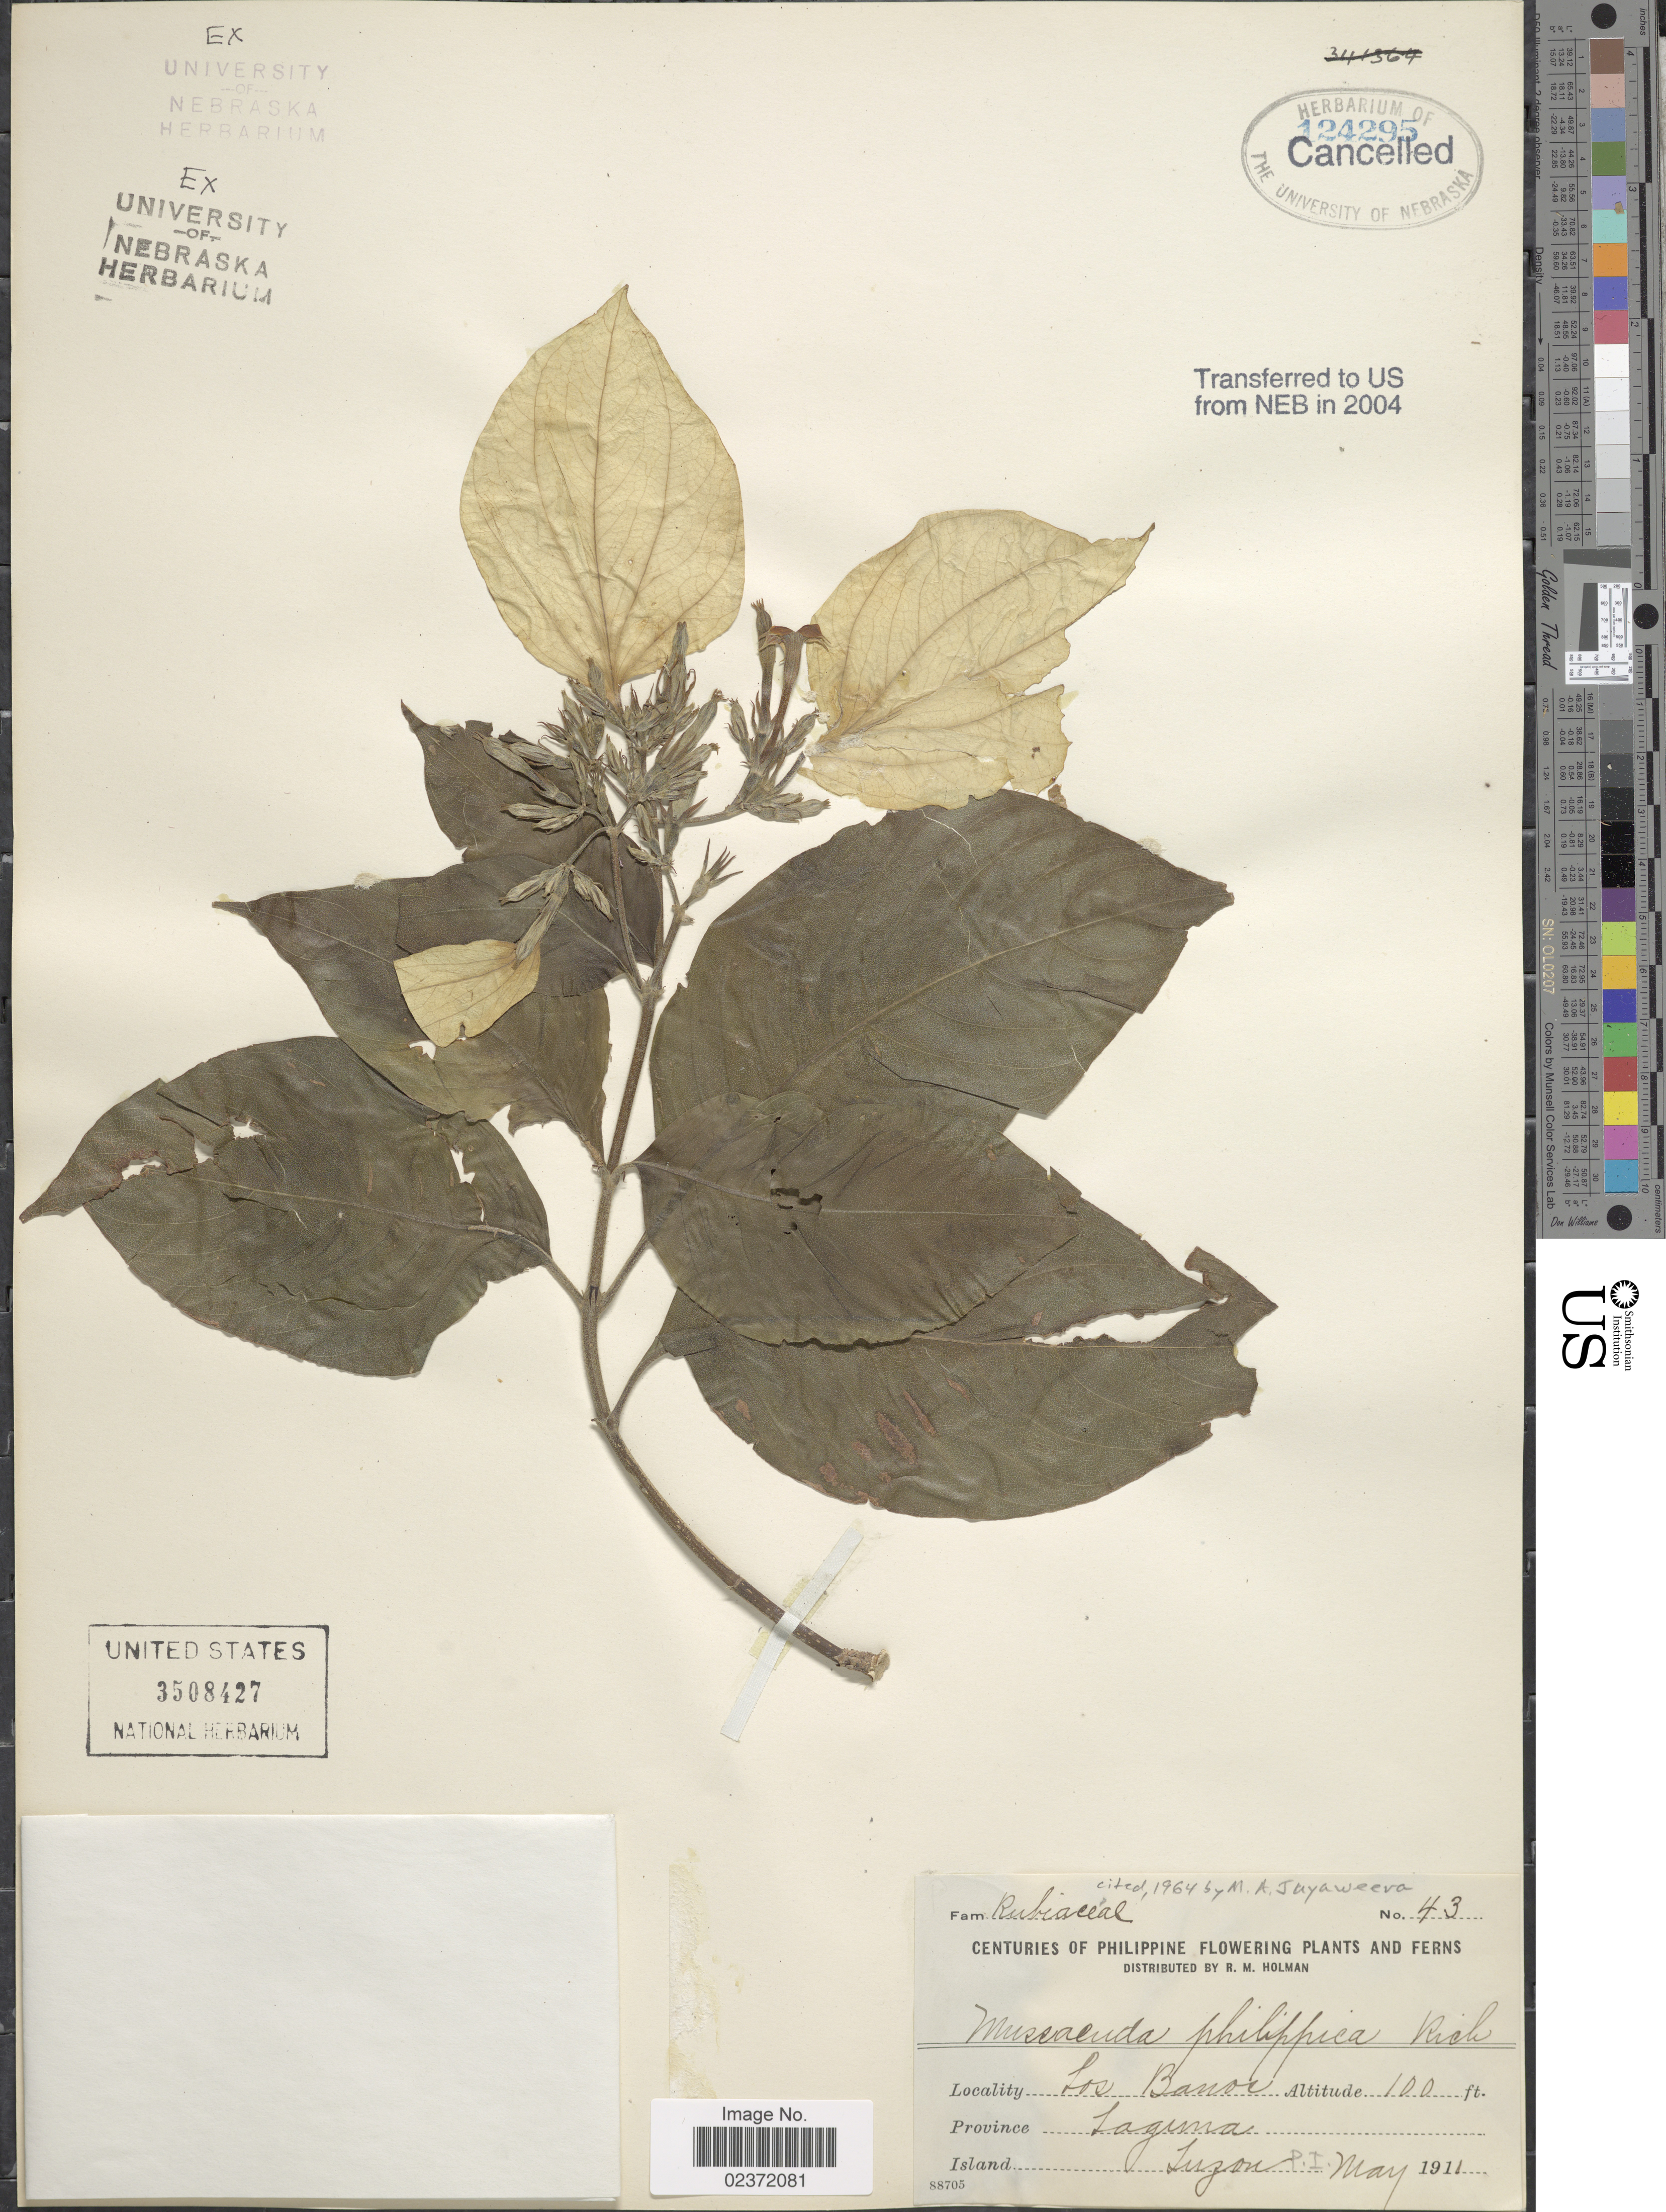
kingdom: Plantae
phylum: Tracheophyta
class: Magnoliopsida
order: Gentianales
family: Rubiaceae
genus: Mussaenda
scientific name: Mussaenda philippica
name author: A. Rich.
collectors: R. Holman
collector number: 43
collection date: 1911-05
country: Philippines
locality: Los Banos, Province Laguna, Island Luzon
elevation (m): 30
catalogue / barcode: US 3508427